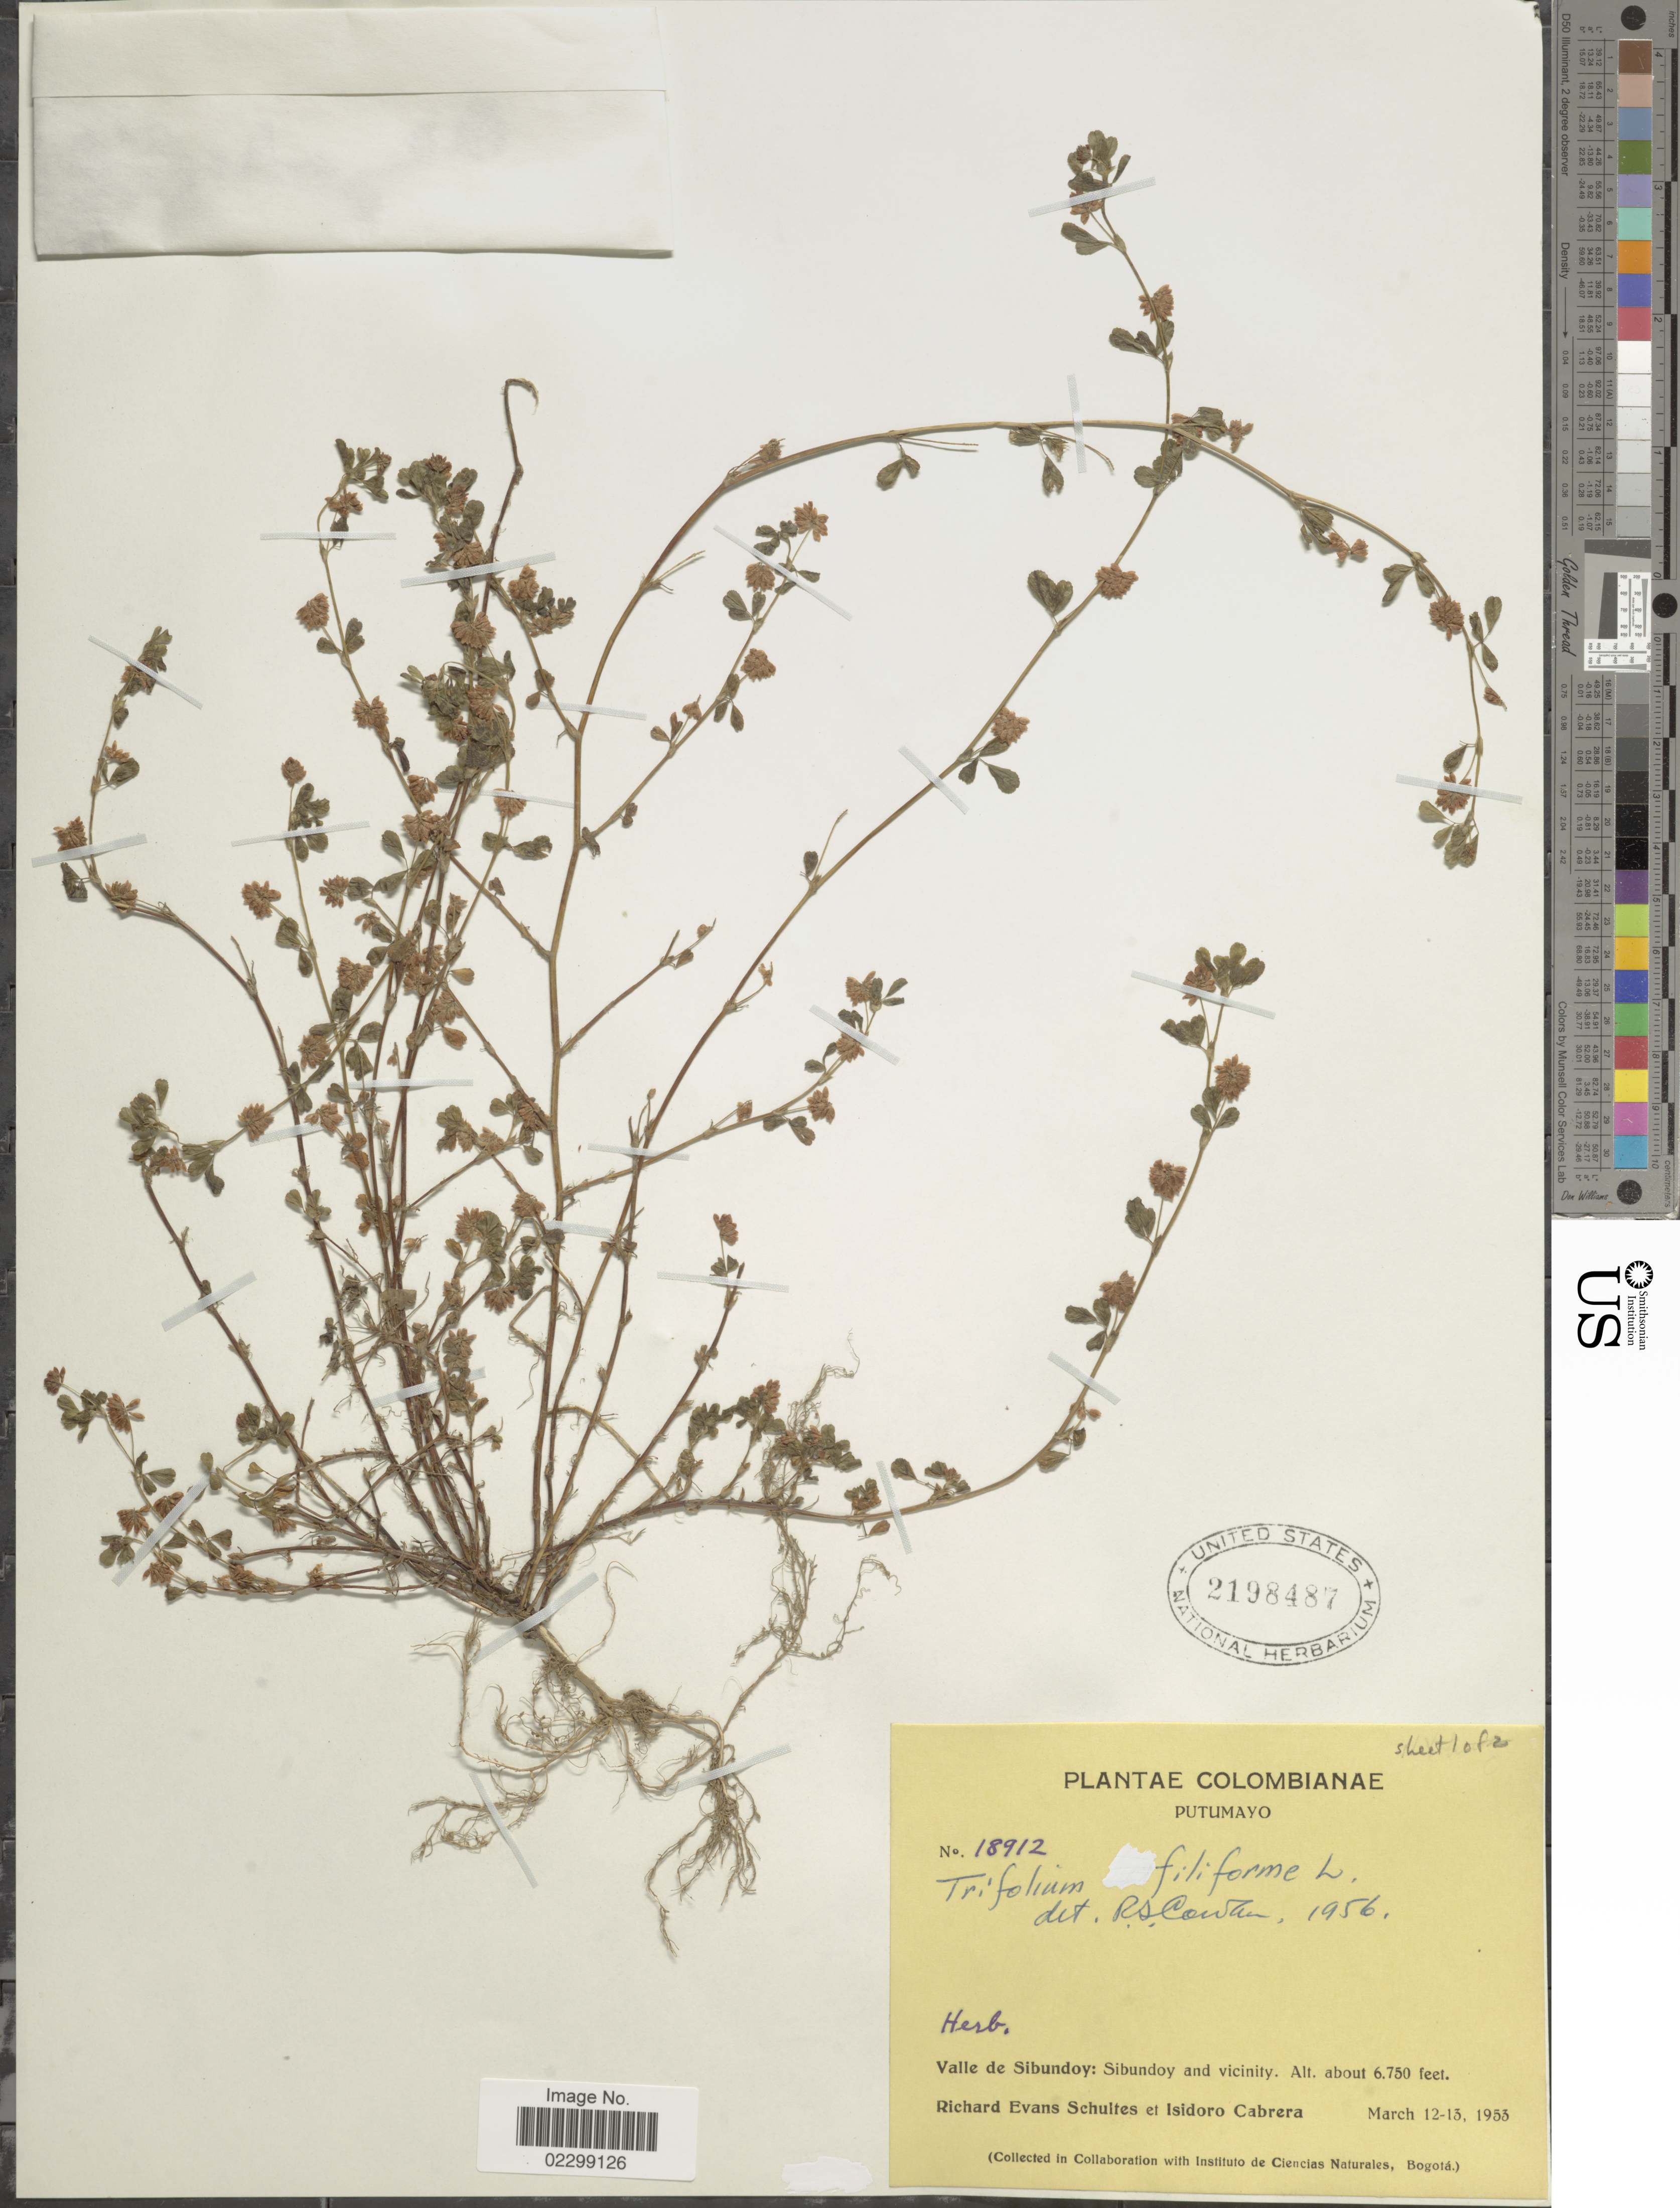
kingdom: Plantae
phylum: Tracheophyta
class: Magnoliopsida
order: Fabales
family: Fabaceae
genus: Trifolium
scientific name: Trifolium dubium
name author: Sibth.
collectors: R. Evans & I. Cabrera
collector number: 18912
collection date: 1953-03-12/1953-03-13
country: Colombia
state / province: Putumayo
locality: Valle de Sibondoy: Sibundoy and vicinity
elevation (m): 2057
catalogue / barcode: US 2198487